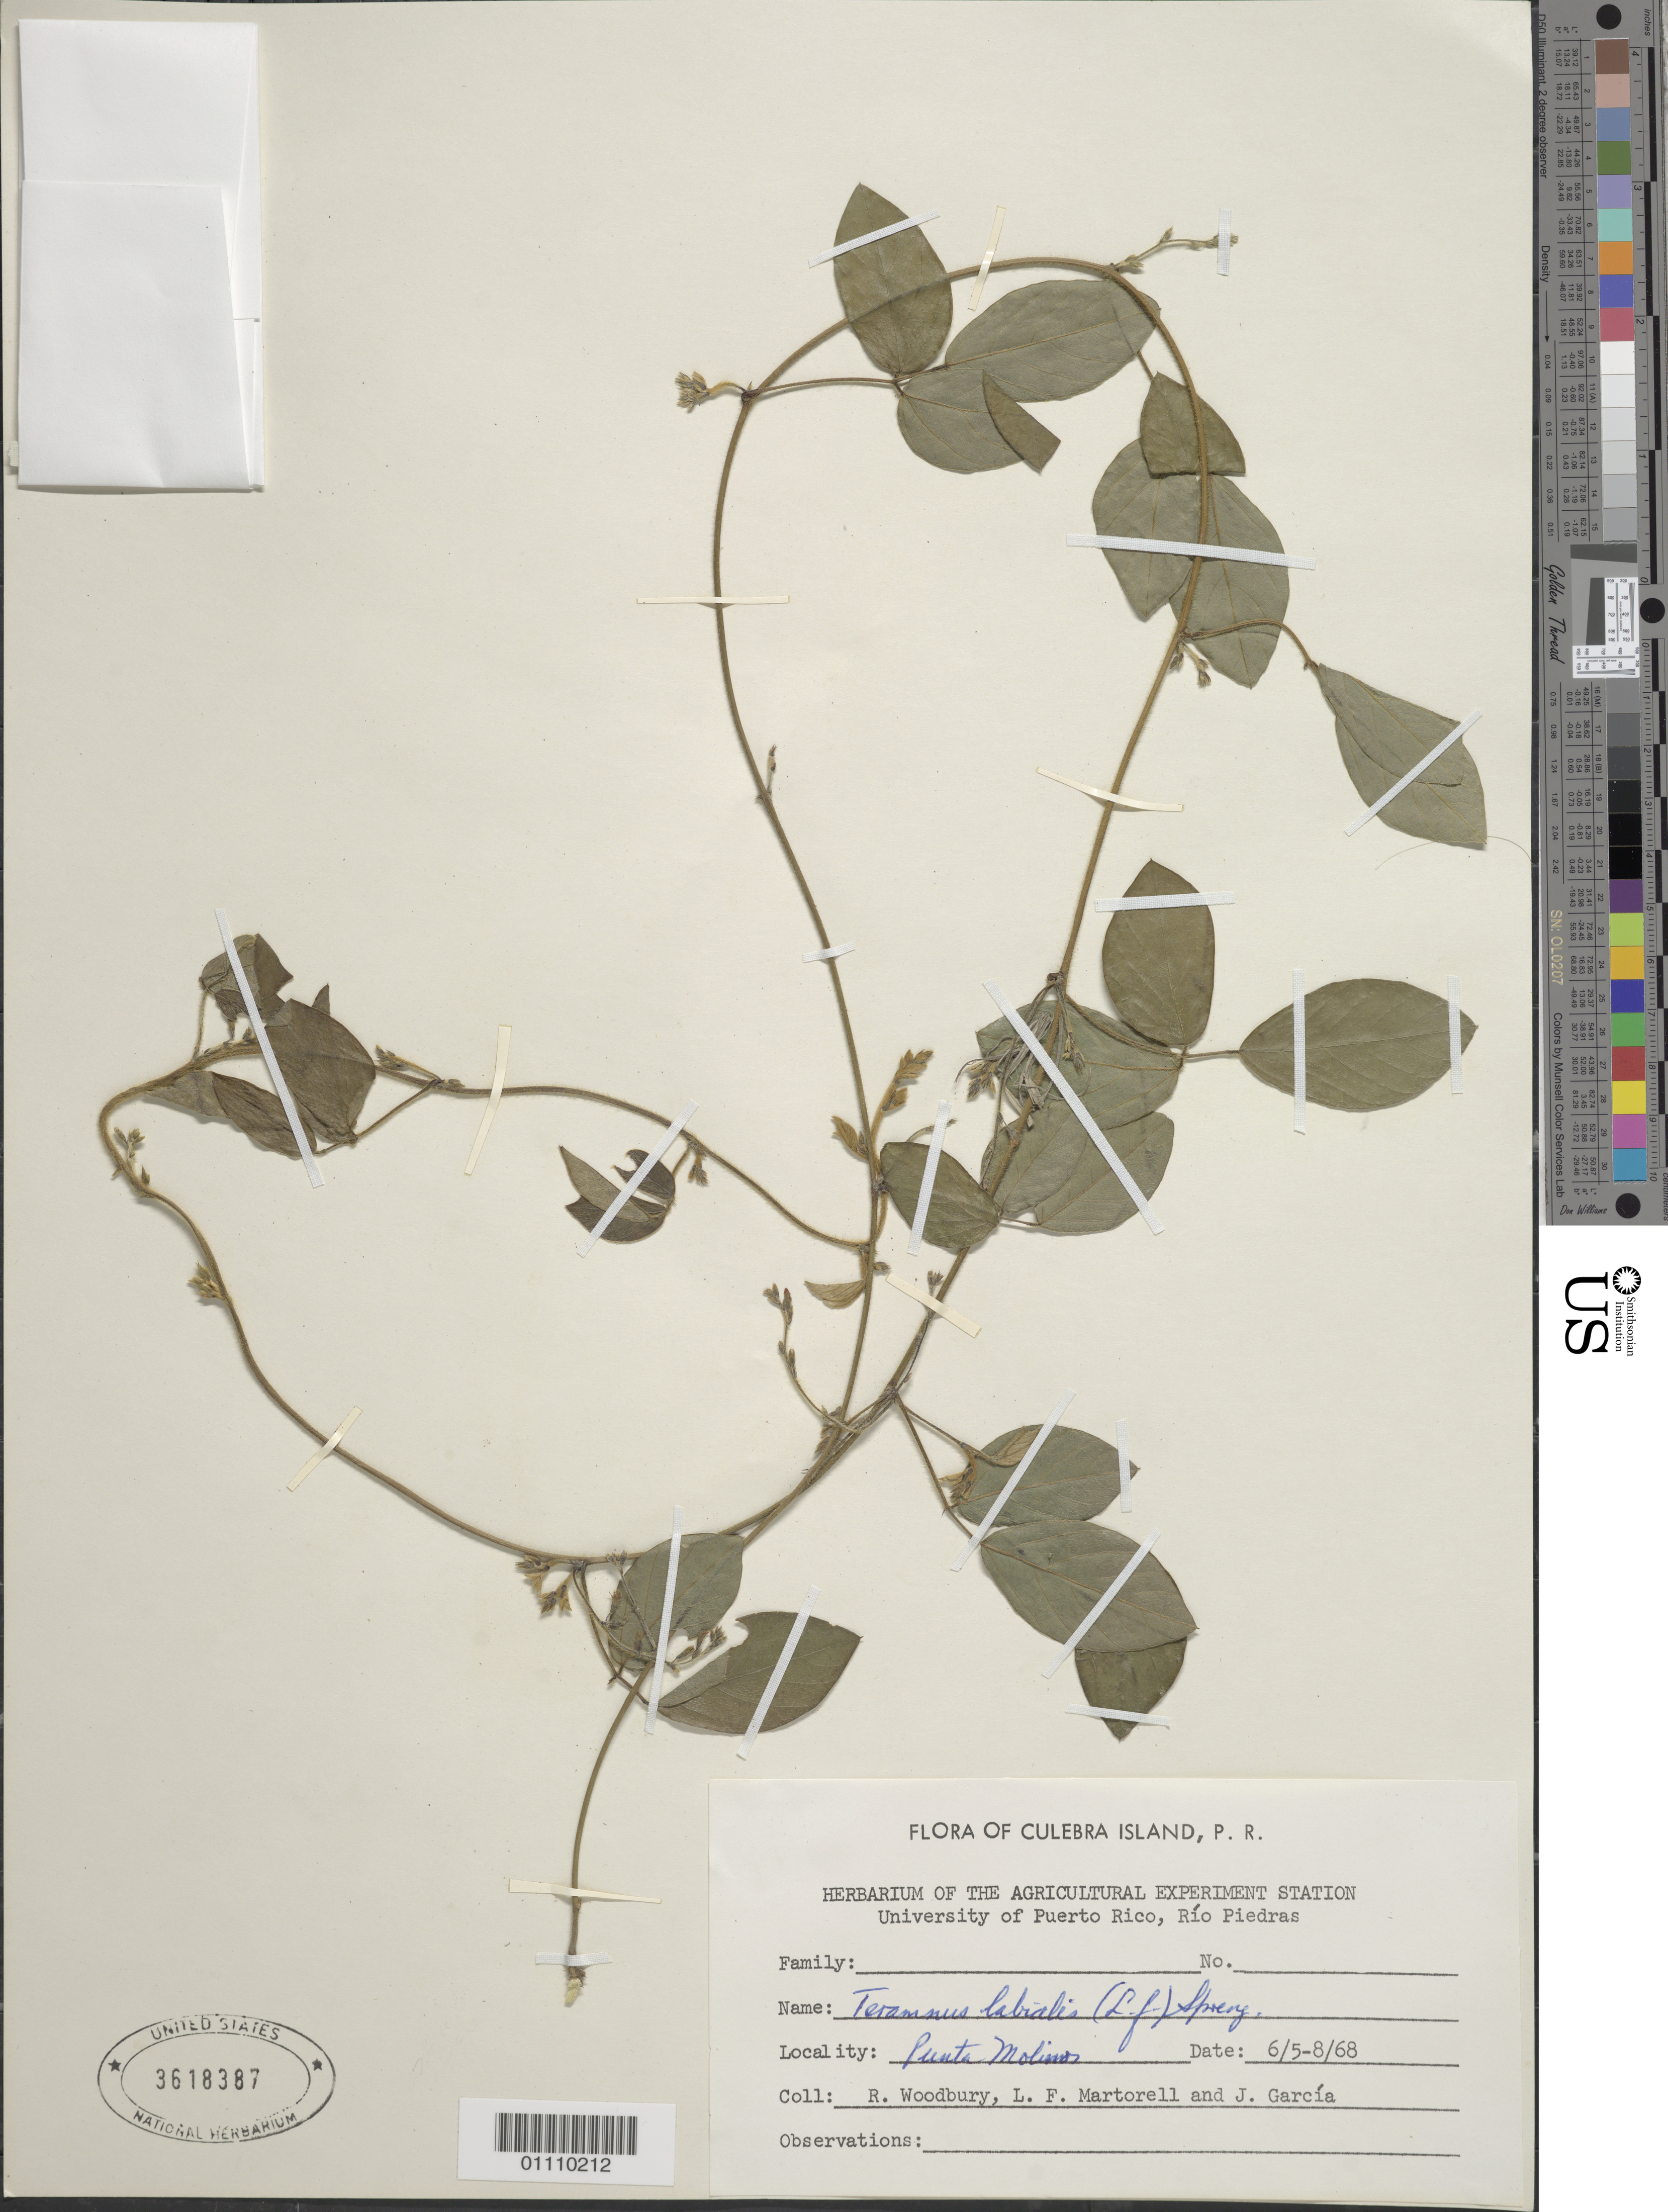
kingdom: Plantae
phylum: Tracheophyta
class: Magnoliopsida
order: Fabales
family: Fabaceae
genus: Teramnus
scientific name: Teramnus labialis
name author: (L. f.) Spreng.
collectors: R. O. Woodbury, L. Martorell & J. García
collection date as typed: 06 May 1968 to -- Aug 1968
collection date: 1968-05-06/1968-08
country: Puerto Rico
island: Culebra I.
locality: Punta Molinos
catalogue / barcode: US 3618387